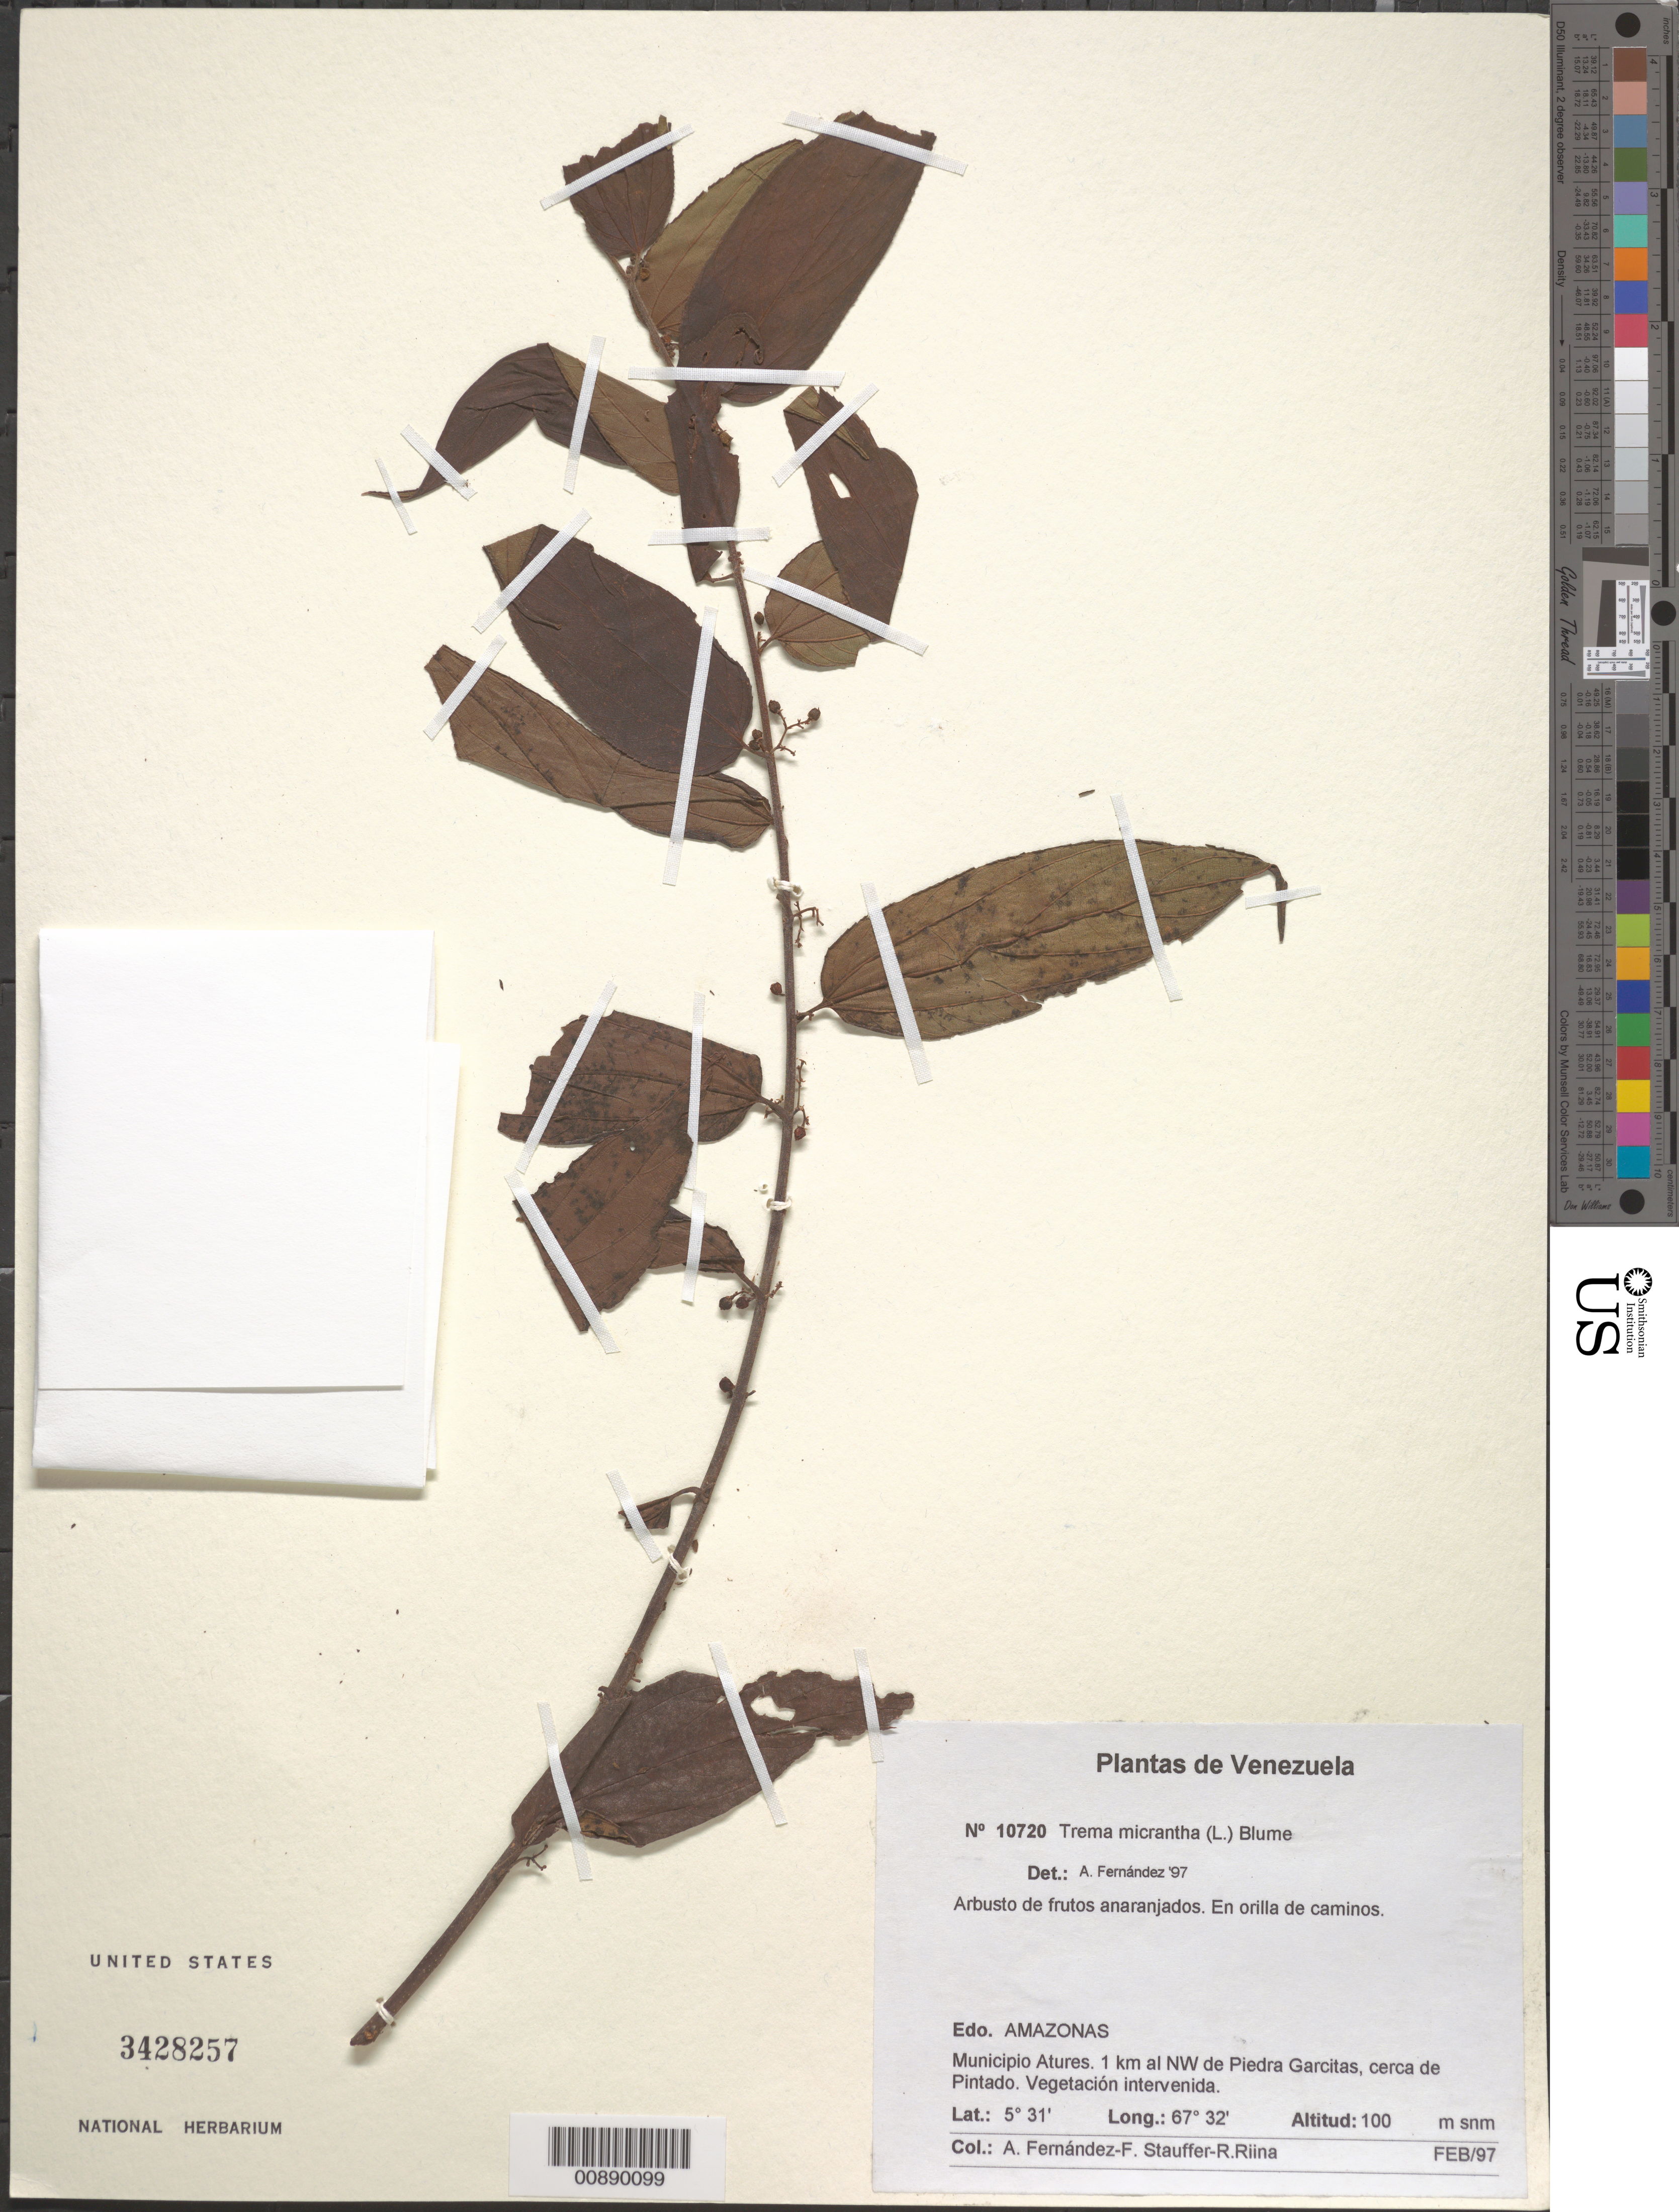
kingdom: Plantae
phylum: Tracheophyta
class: Magnoliopsida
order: Rosales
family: Cannabaceae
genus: Trema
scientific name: Trema micranthum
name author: (L.) Blume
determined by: Fernández, A.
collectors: A. Fernández, F. W. Stauffer & R. Riina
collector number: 10720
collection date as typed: Feb-97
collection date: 1997-02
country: Venezuela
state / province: Amazonas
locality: Mun. Atures, 1 km NW de Piedra Garcitas, cerca de Pintado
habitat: Vegetación intervenida; en orilla de caminos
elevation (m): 100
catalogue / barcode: US 3428257